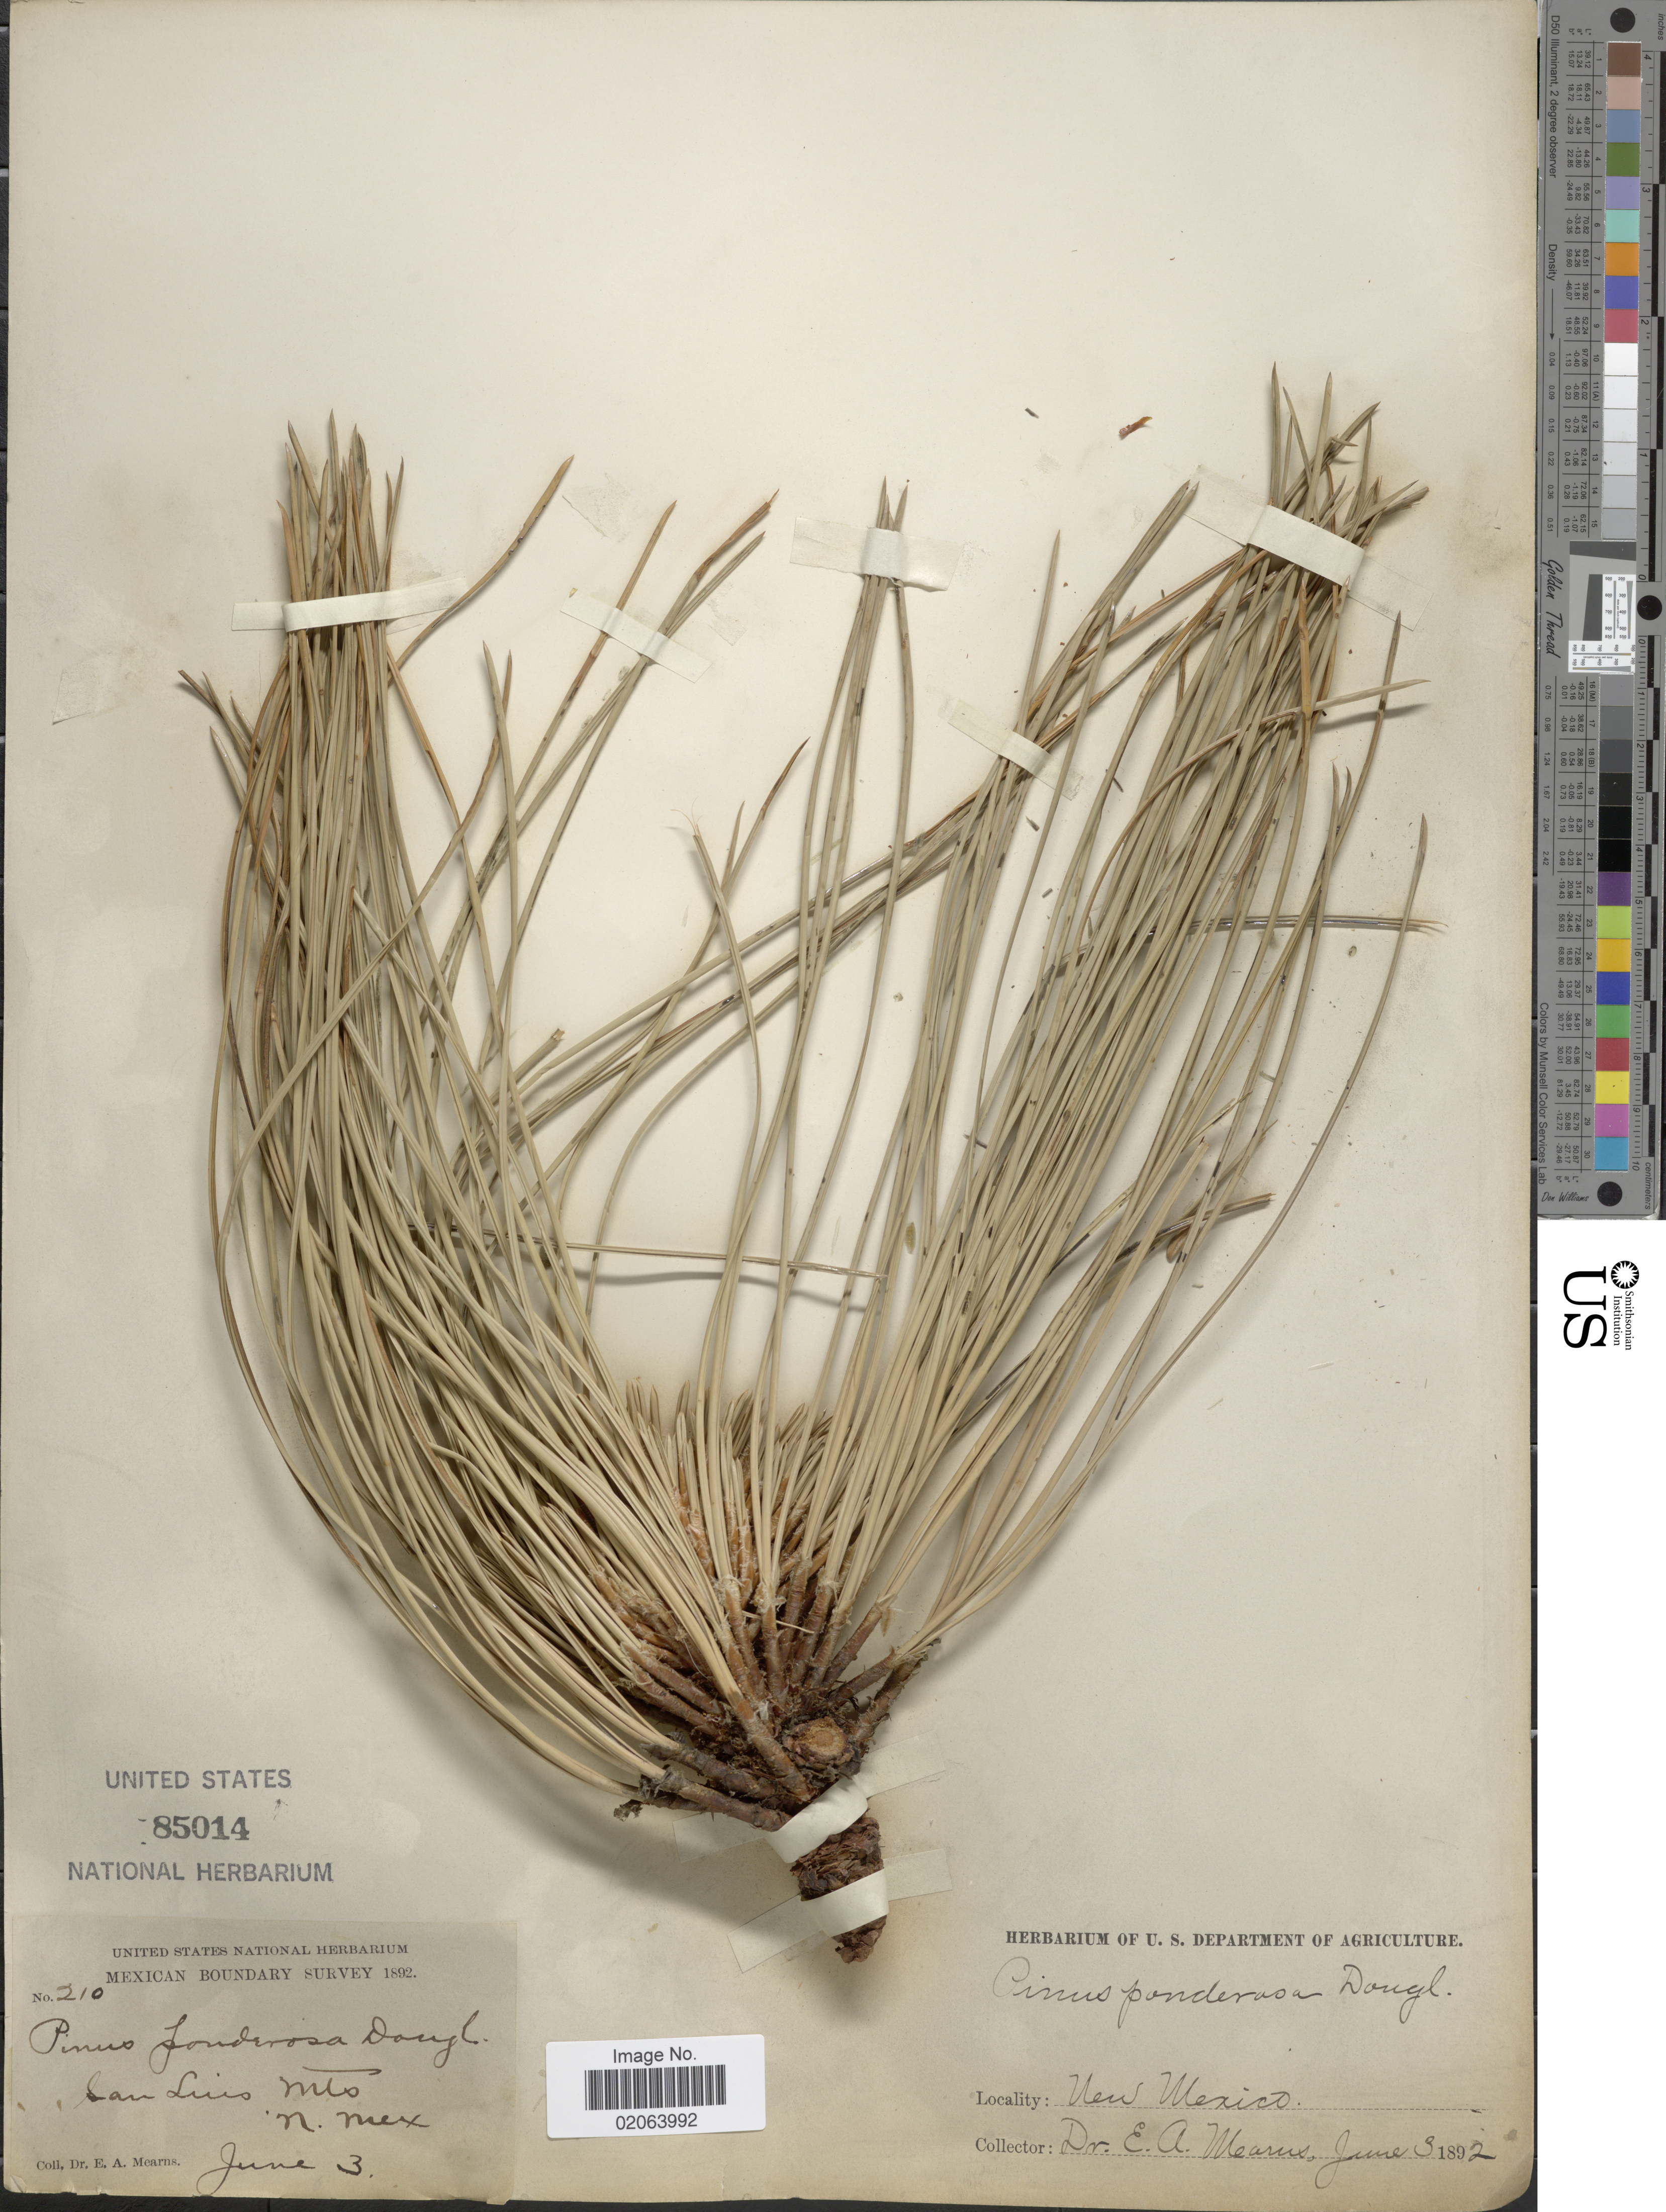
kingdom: Plantae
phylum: Tracheophyta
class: Pinopsida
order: Pinales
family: Pinaceae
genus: Pinus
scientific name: Pinus engelmannii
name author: Carrière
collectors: E. A. Mearns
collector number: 210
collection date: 1892-06-03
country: United States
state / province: New Mexico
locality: Mexican Boundary. San Luis mts.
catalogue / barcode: US 85014